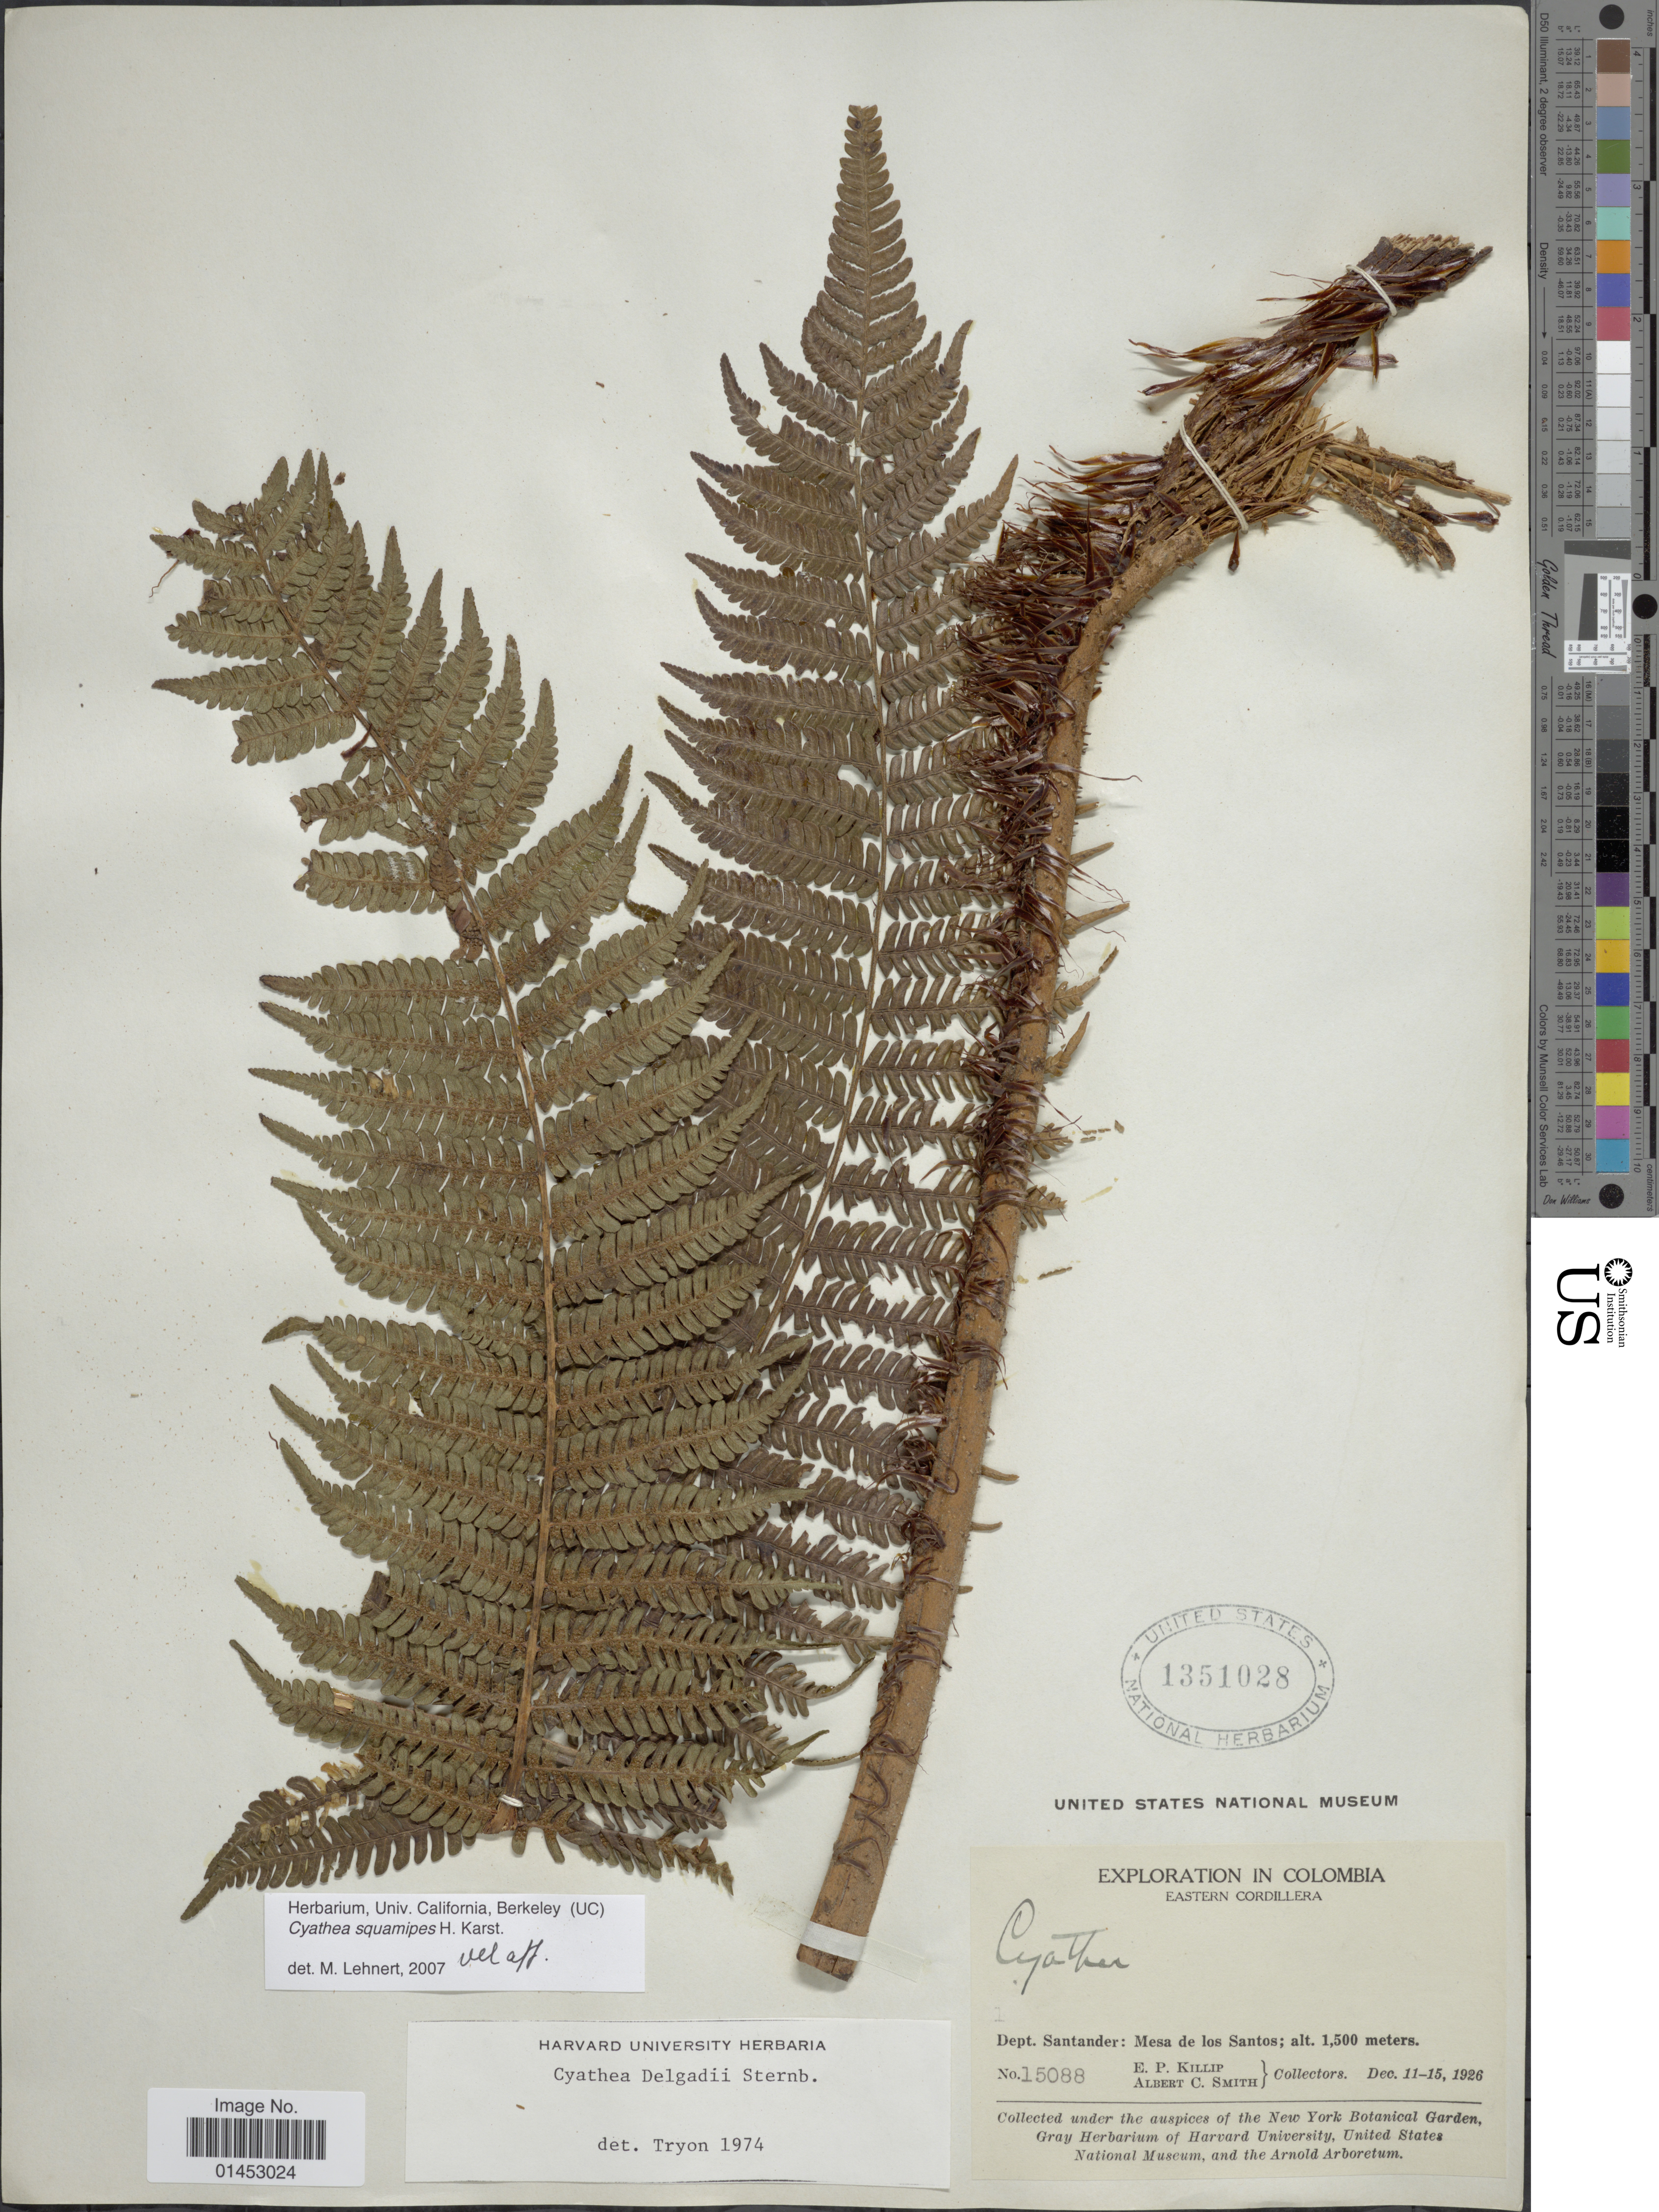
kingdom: Plantae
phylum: Tracheophyta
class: Polypodiopsida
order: Cyatheales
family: Cyatheaceae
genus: Cyathea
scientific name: Cyathea squamipes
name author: H. Karst.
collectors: E. P. Killip & A. C. Smith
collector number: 15088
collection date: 1926-12-11/1926-12-15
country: Colombia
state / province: Santander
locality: Eastern Cordillera, Dept.Santander: Mesa de los Santos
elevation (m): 1500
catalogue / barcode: US 1351028